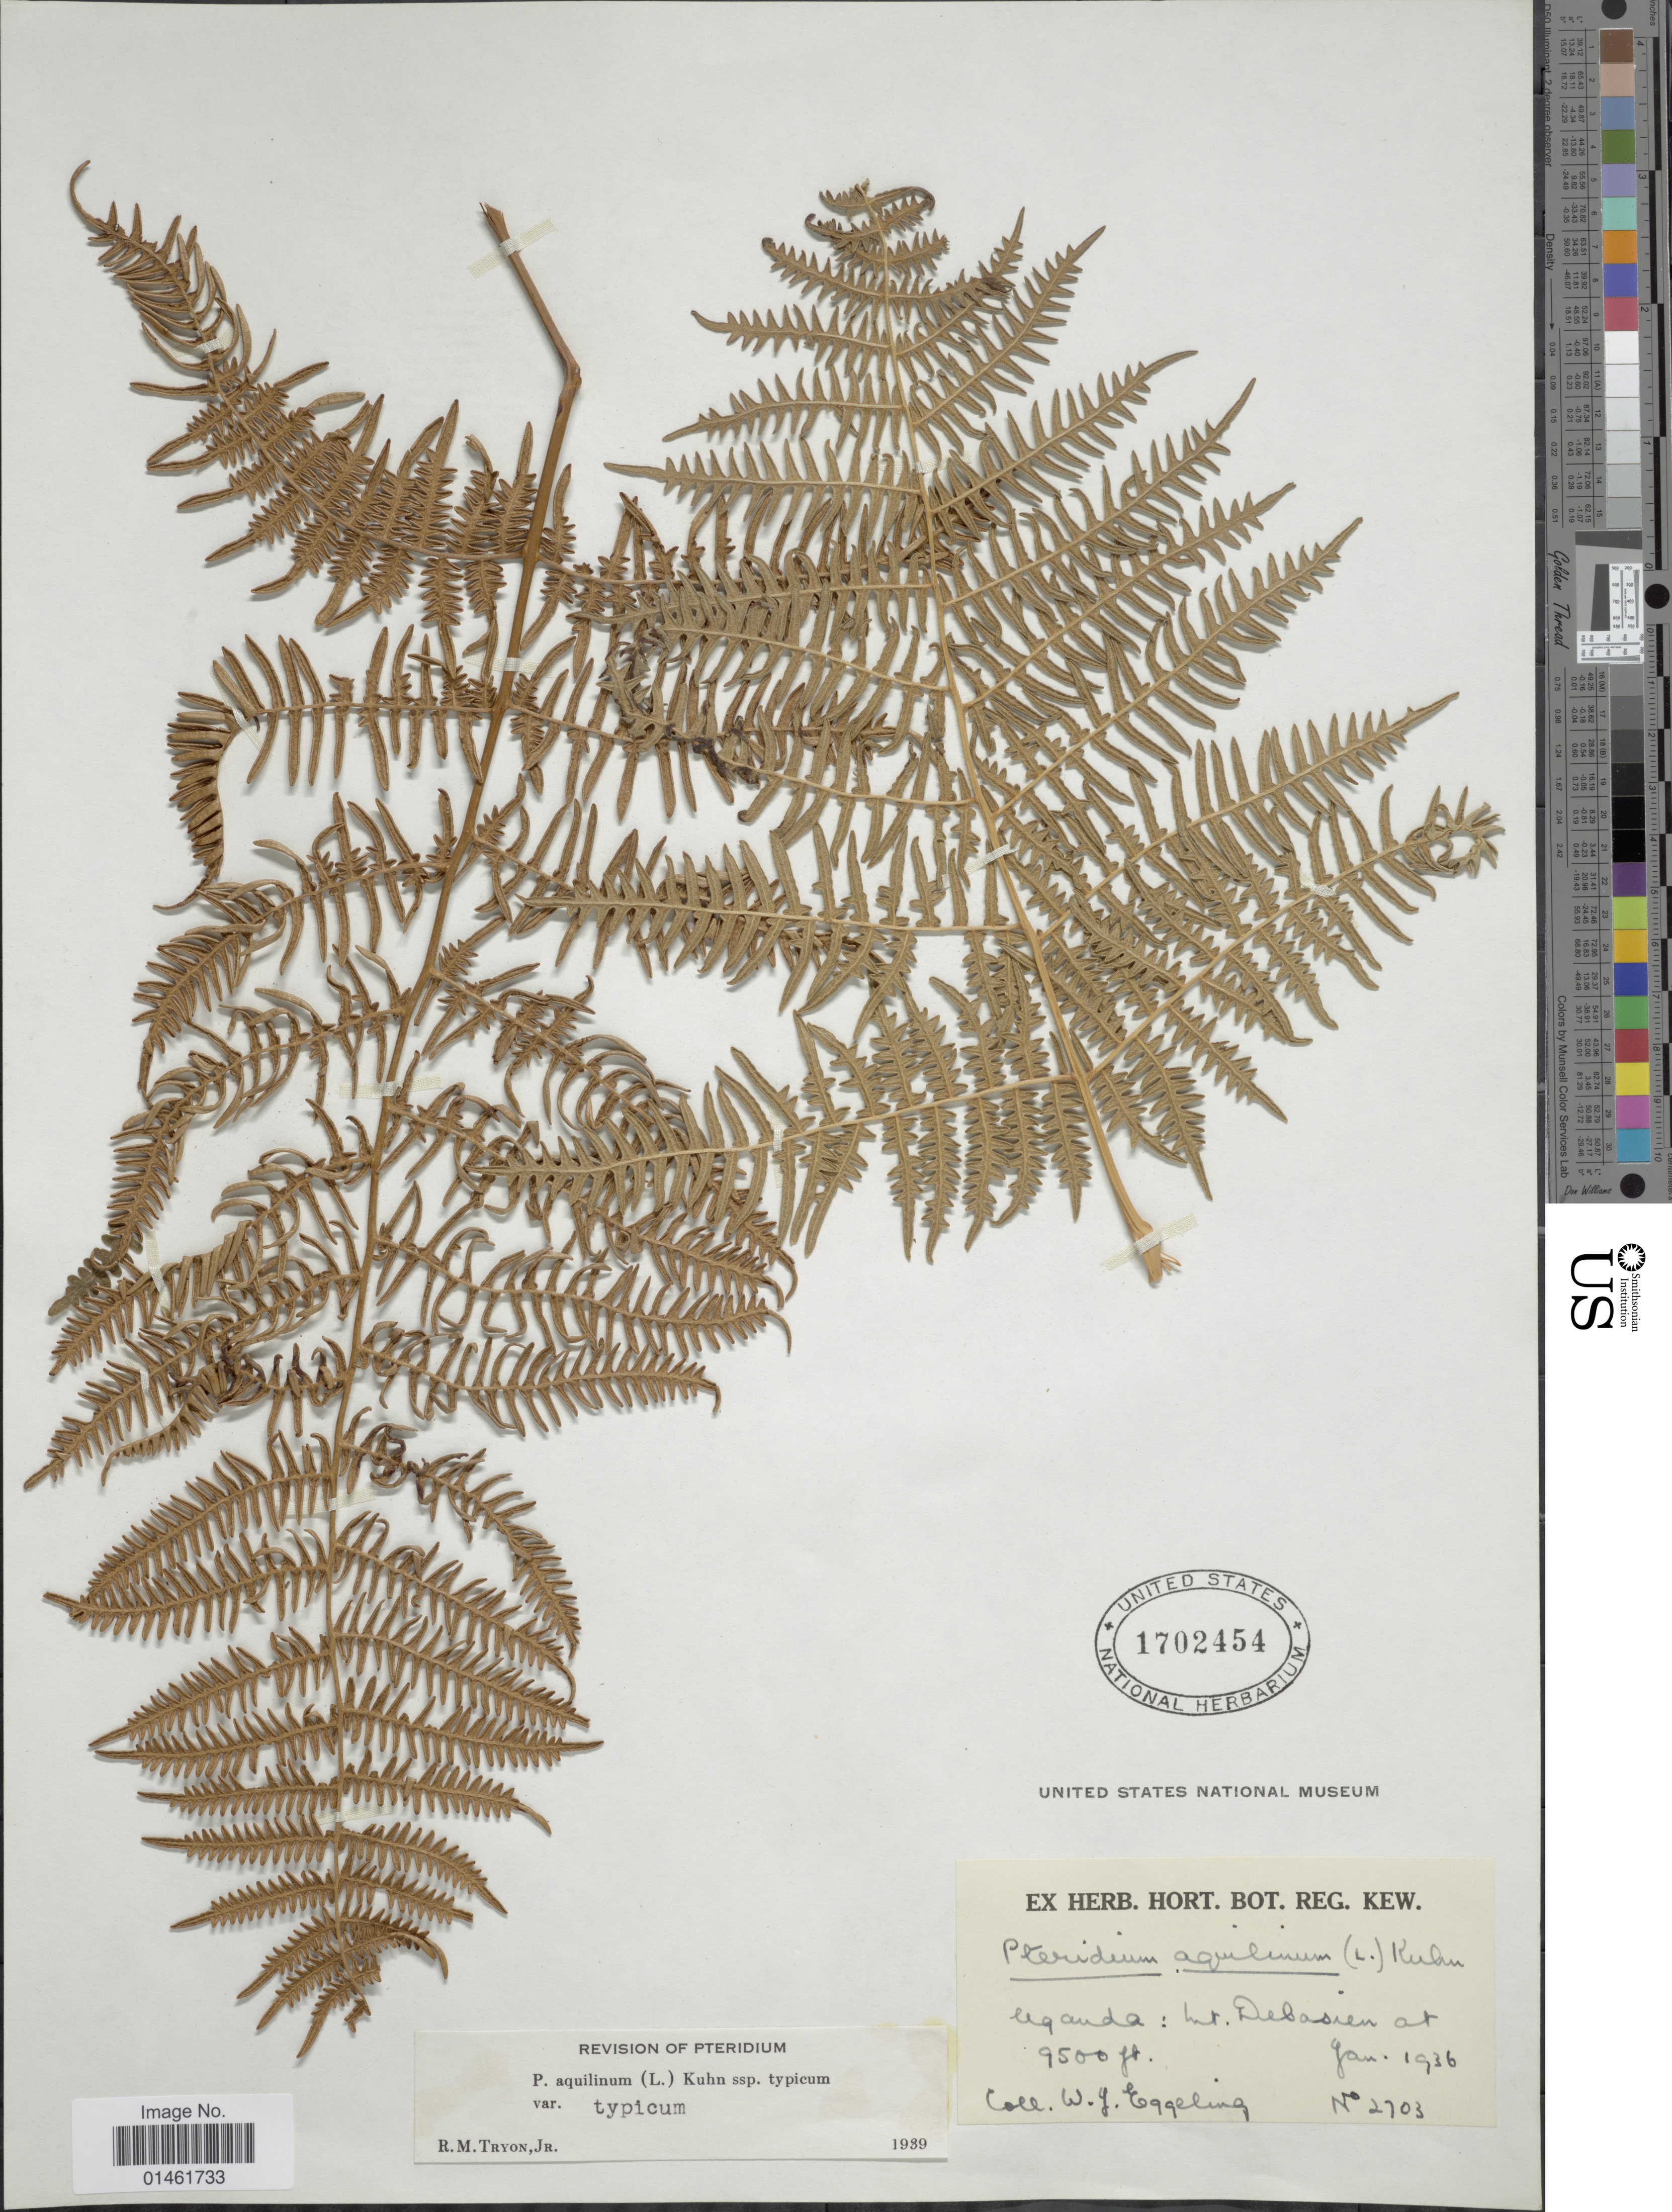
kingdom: Plantae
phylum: Tracheophyta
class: Polypodiopsida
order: Polypodiales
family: Dennstaedtiaceae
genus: Pteridium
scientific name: Pteridium aquilinum var. typicum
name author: R.M. Tryon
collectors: W. Eggeling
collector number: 2703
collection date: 1936-01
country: Uganda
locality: Uganda: Mt. Debasien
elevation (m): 2896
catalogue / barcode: US 1702454